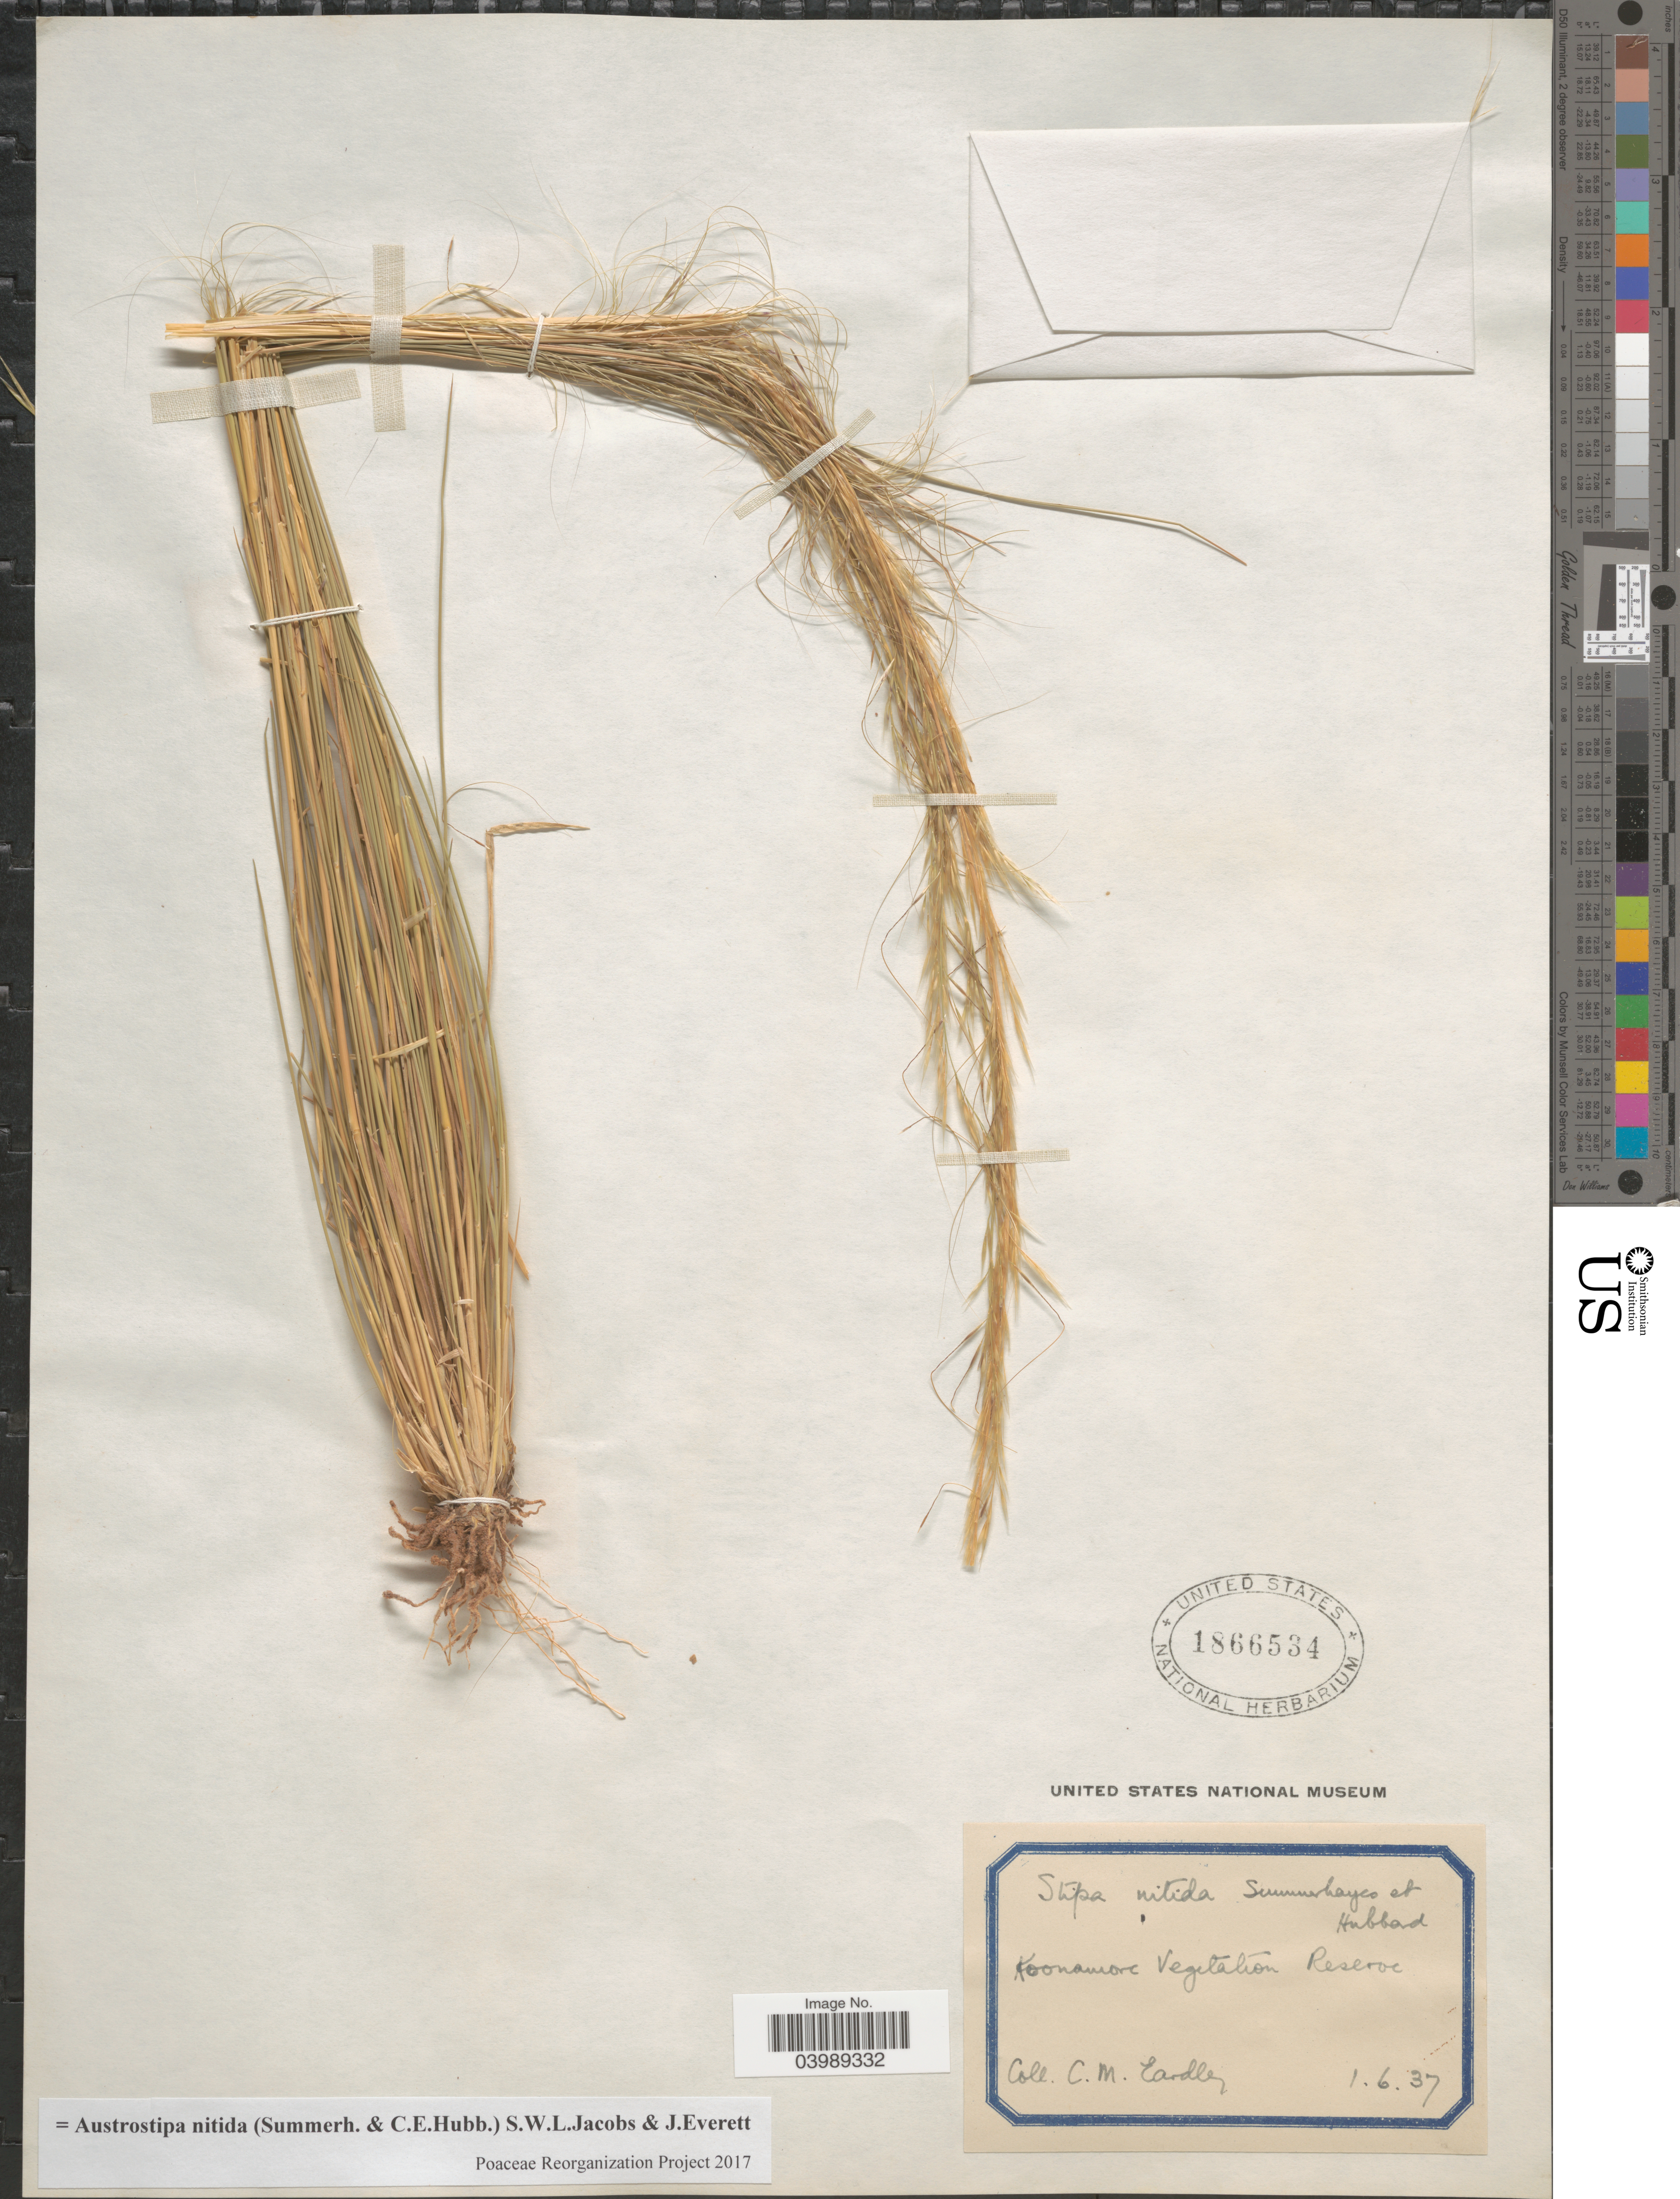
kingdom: Plantae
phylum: Tracheophyta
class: Liliopsida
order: Poales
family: Poaceae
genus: Austrostipa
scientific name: Austrostipa nitida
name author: (Summerh. & C.E. Hubb.) S.W.L. Jacobs & J. Everett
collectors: C. Eardley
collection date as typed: Transcribed d/m/y: 1/6/37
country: Australia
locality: Koonamore Vegetation Reserve.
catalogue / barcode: US 1866534